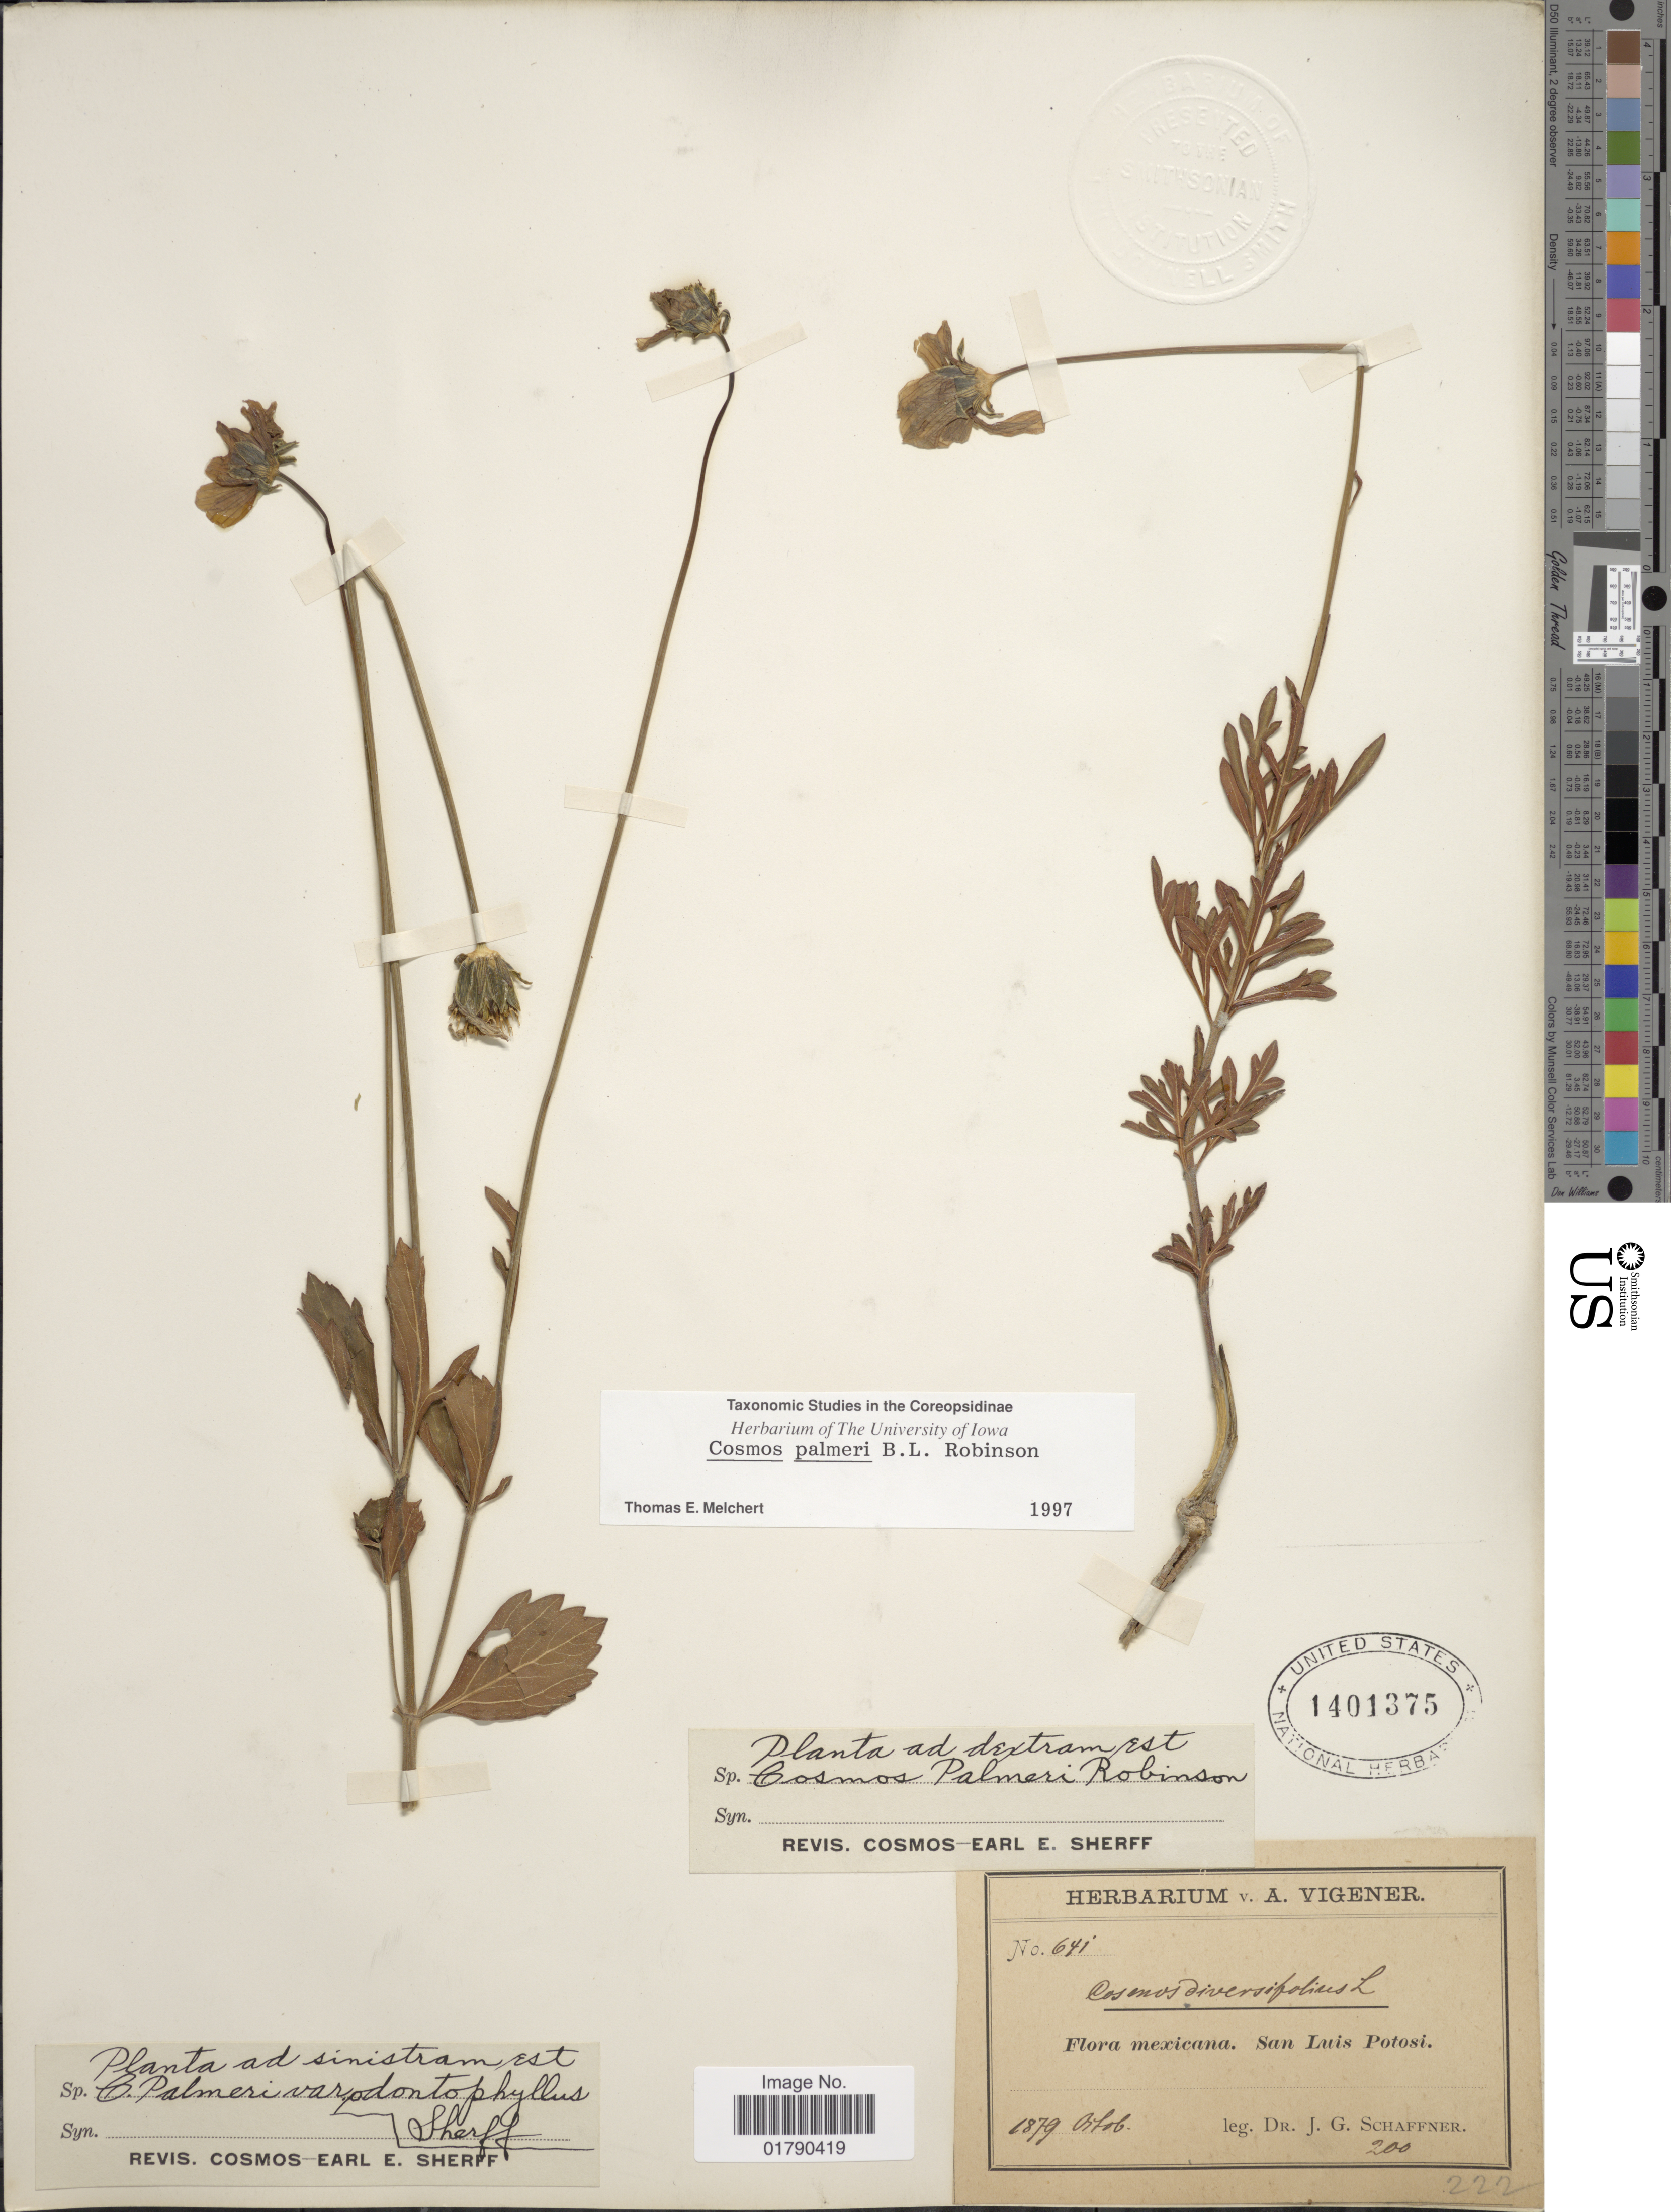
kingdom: Plantae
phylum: Tracheophyta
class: Magnoliopsida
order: Asterales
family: Asteraceae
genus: Cosmos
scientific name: Cosmos palmeri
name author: B.L. Rob.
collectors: J. G. Schaffner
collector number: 64i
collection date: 1879-10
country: Mexico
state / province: San Luis Potosí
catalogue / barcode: US 1401375